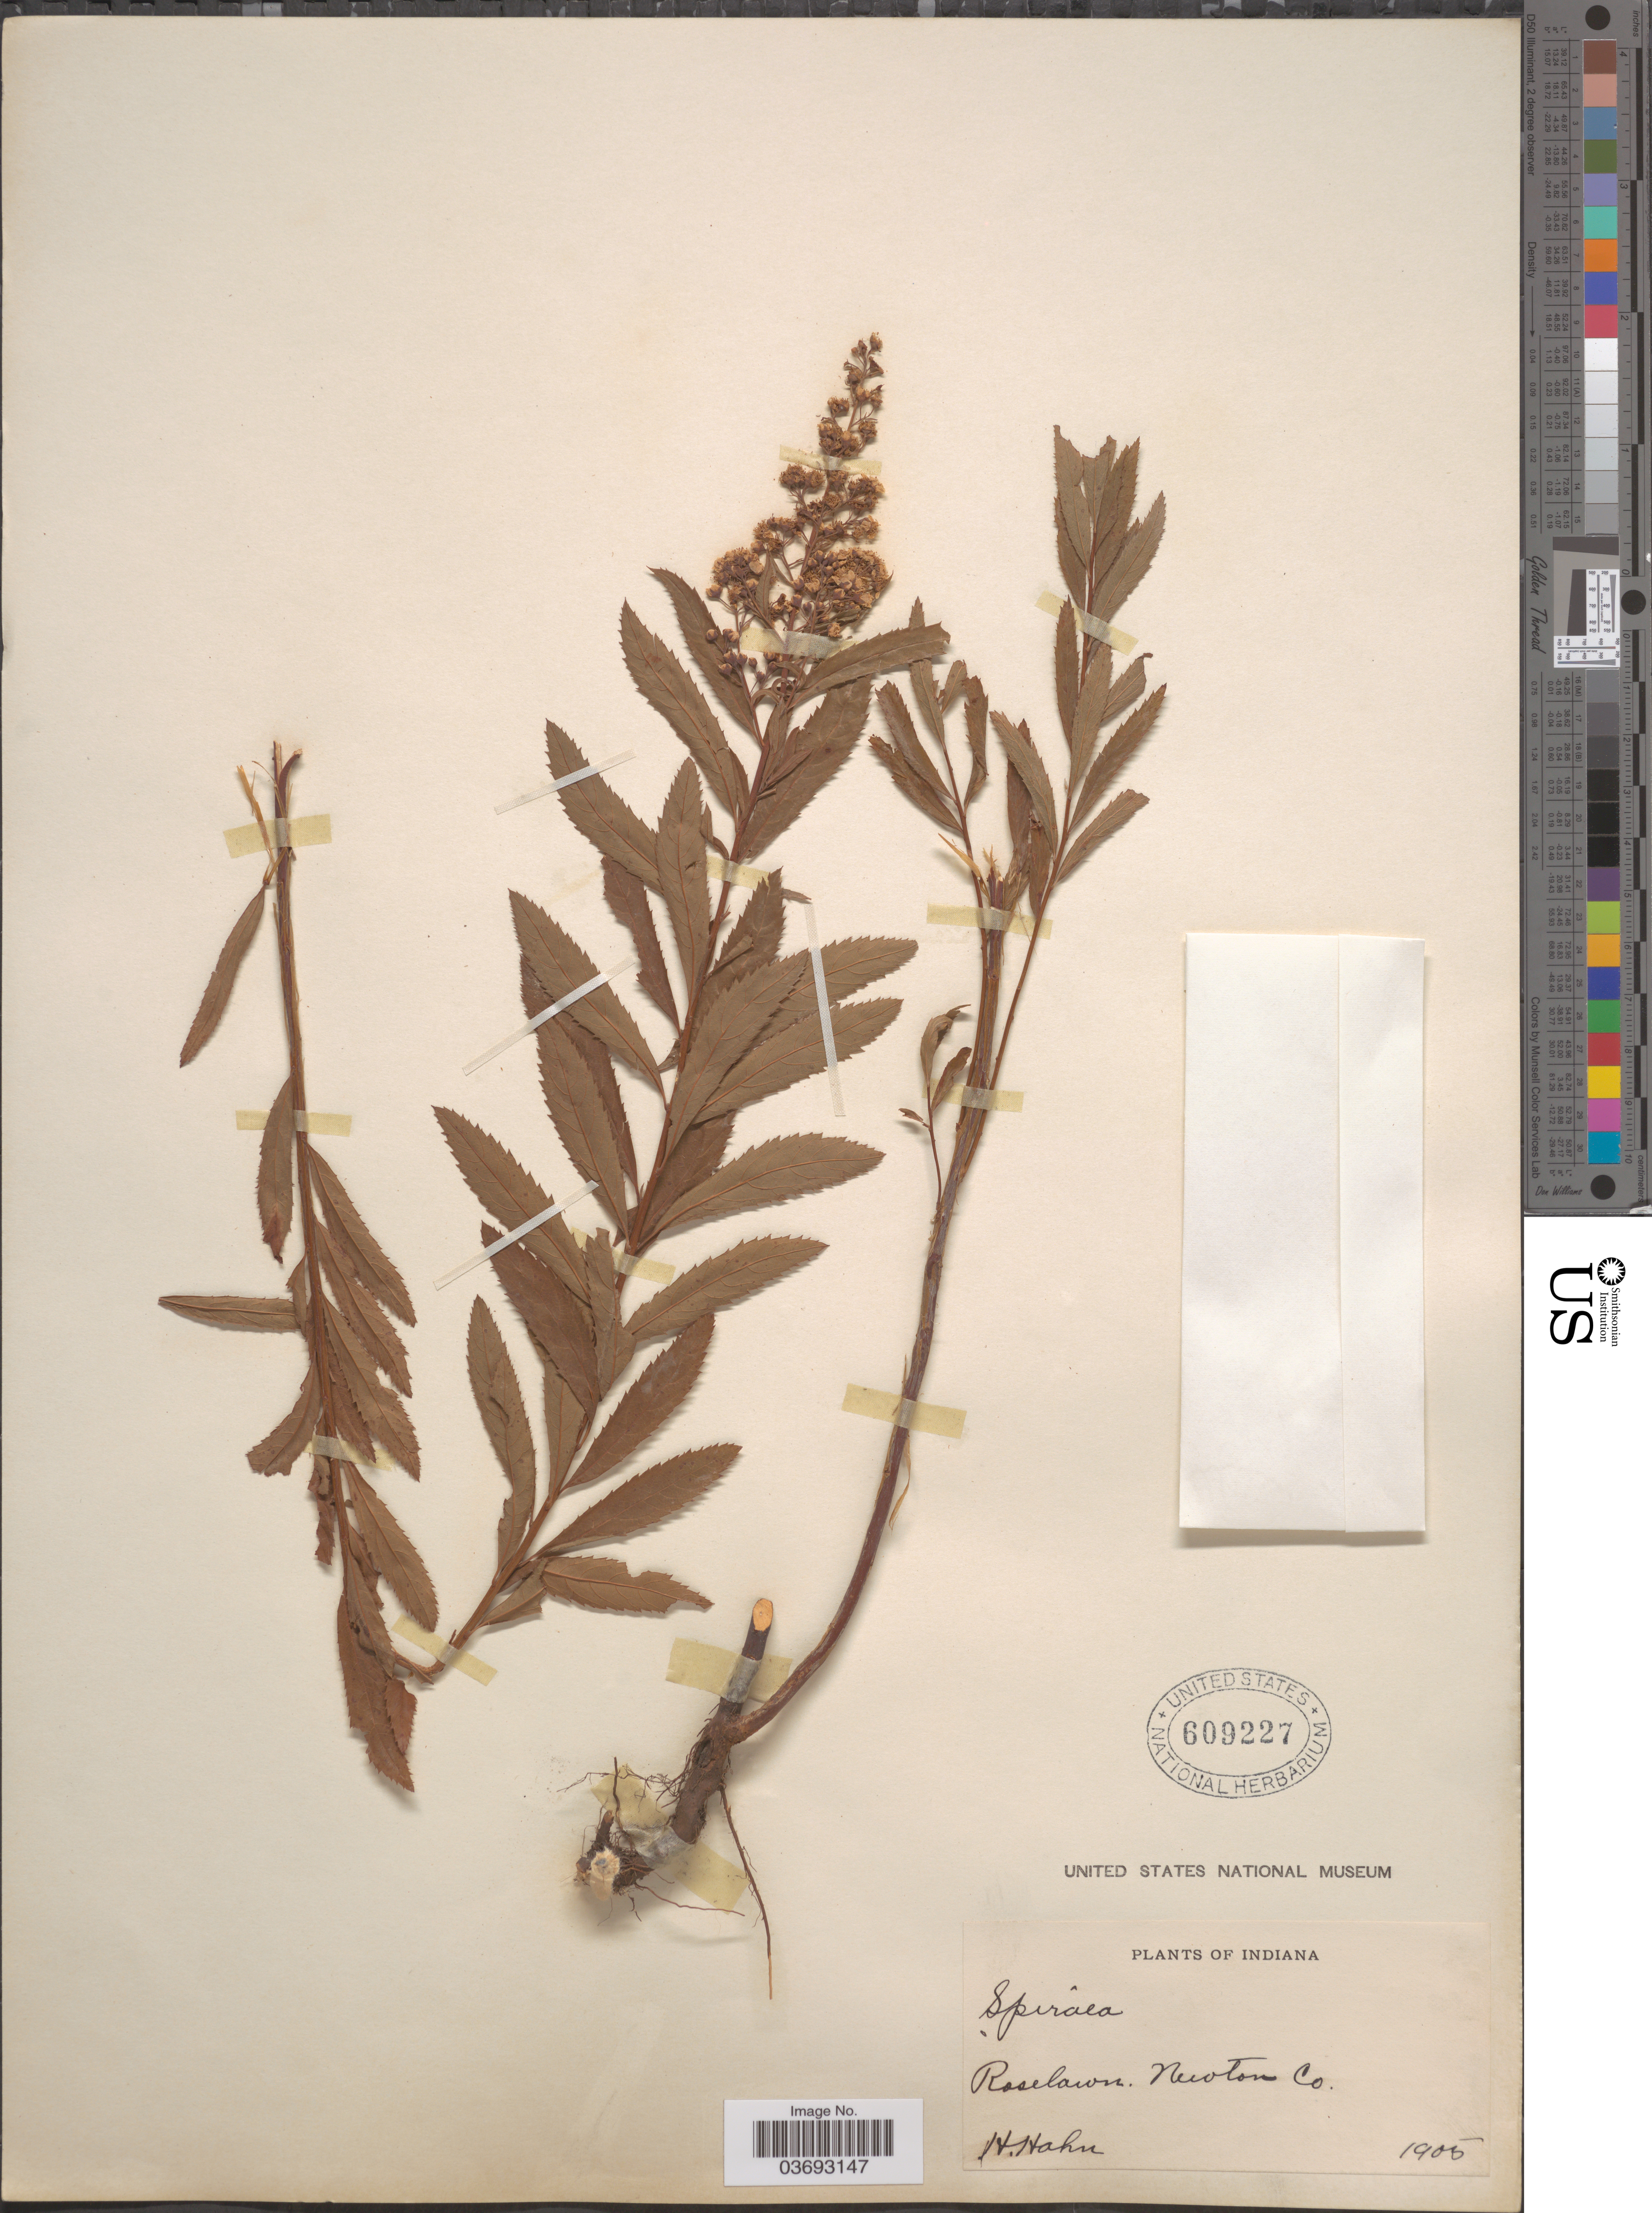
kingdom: Plantae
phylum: Tracheophyta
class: Magnoliopsida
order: Rosales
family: Rosaceae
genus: Spiraea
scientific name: Spiraea sp.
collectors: H. Hahn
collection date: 1905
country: United States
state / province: Indiana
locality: Roselawn. Newton Co.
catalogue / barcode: US 609227